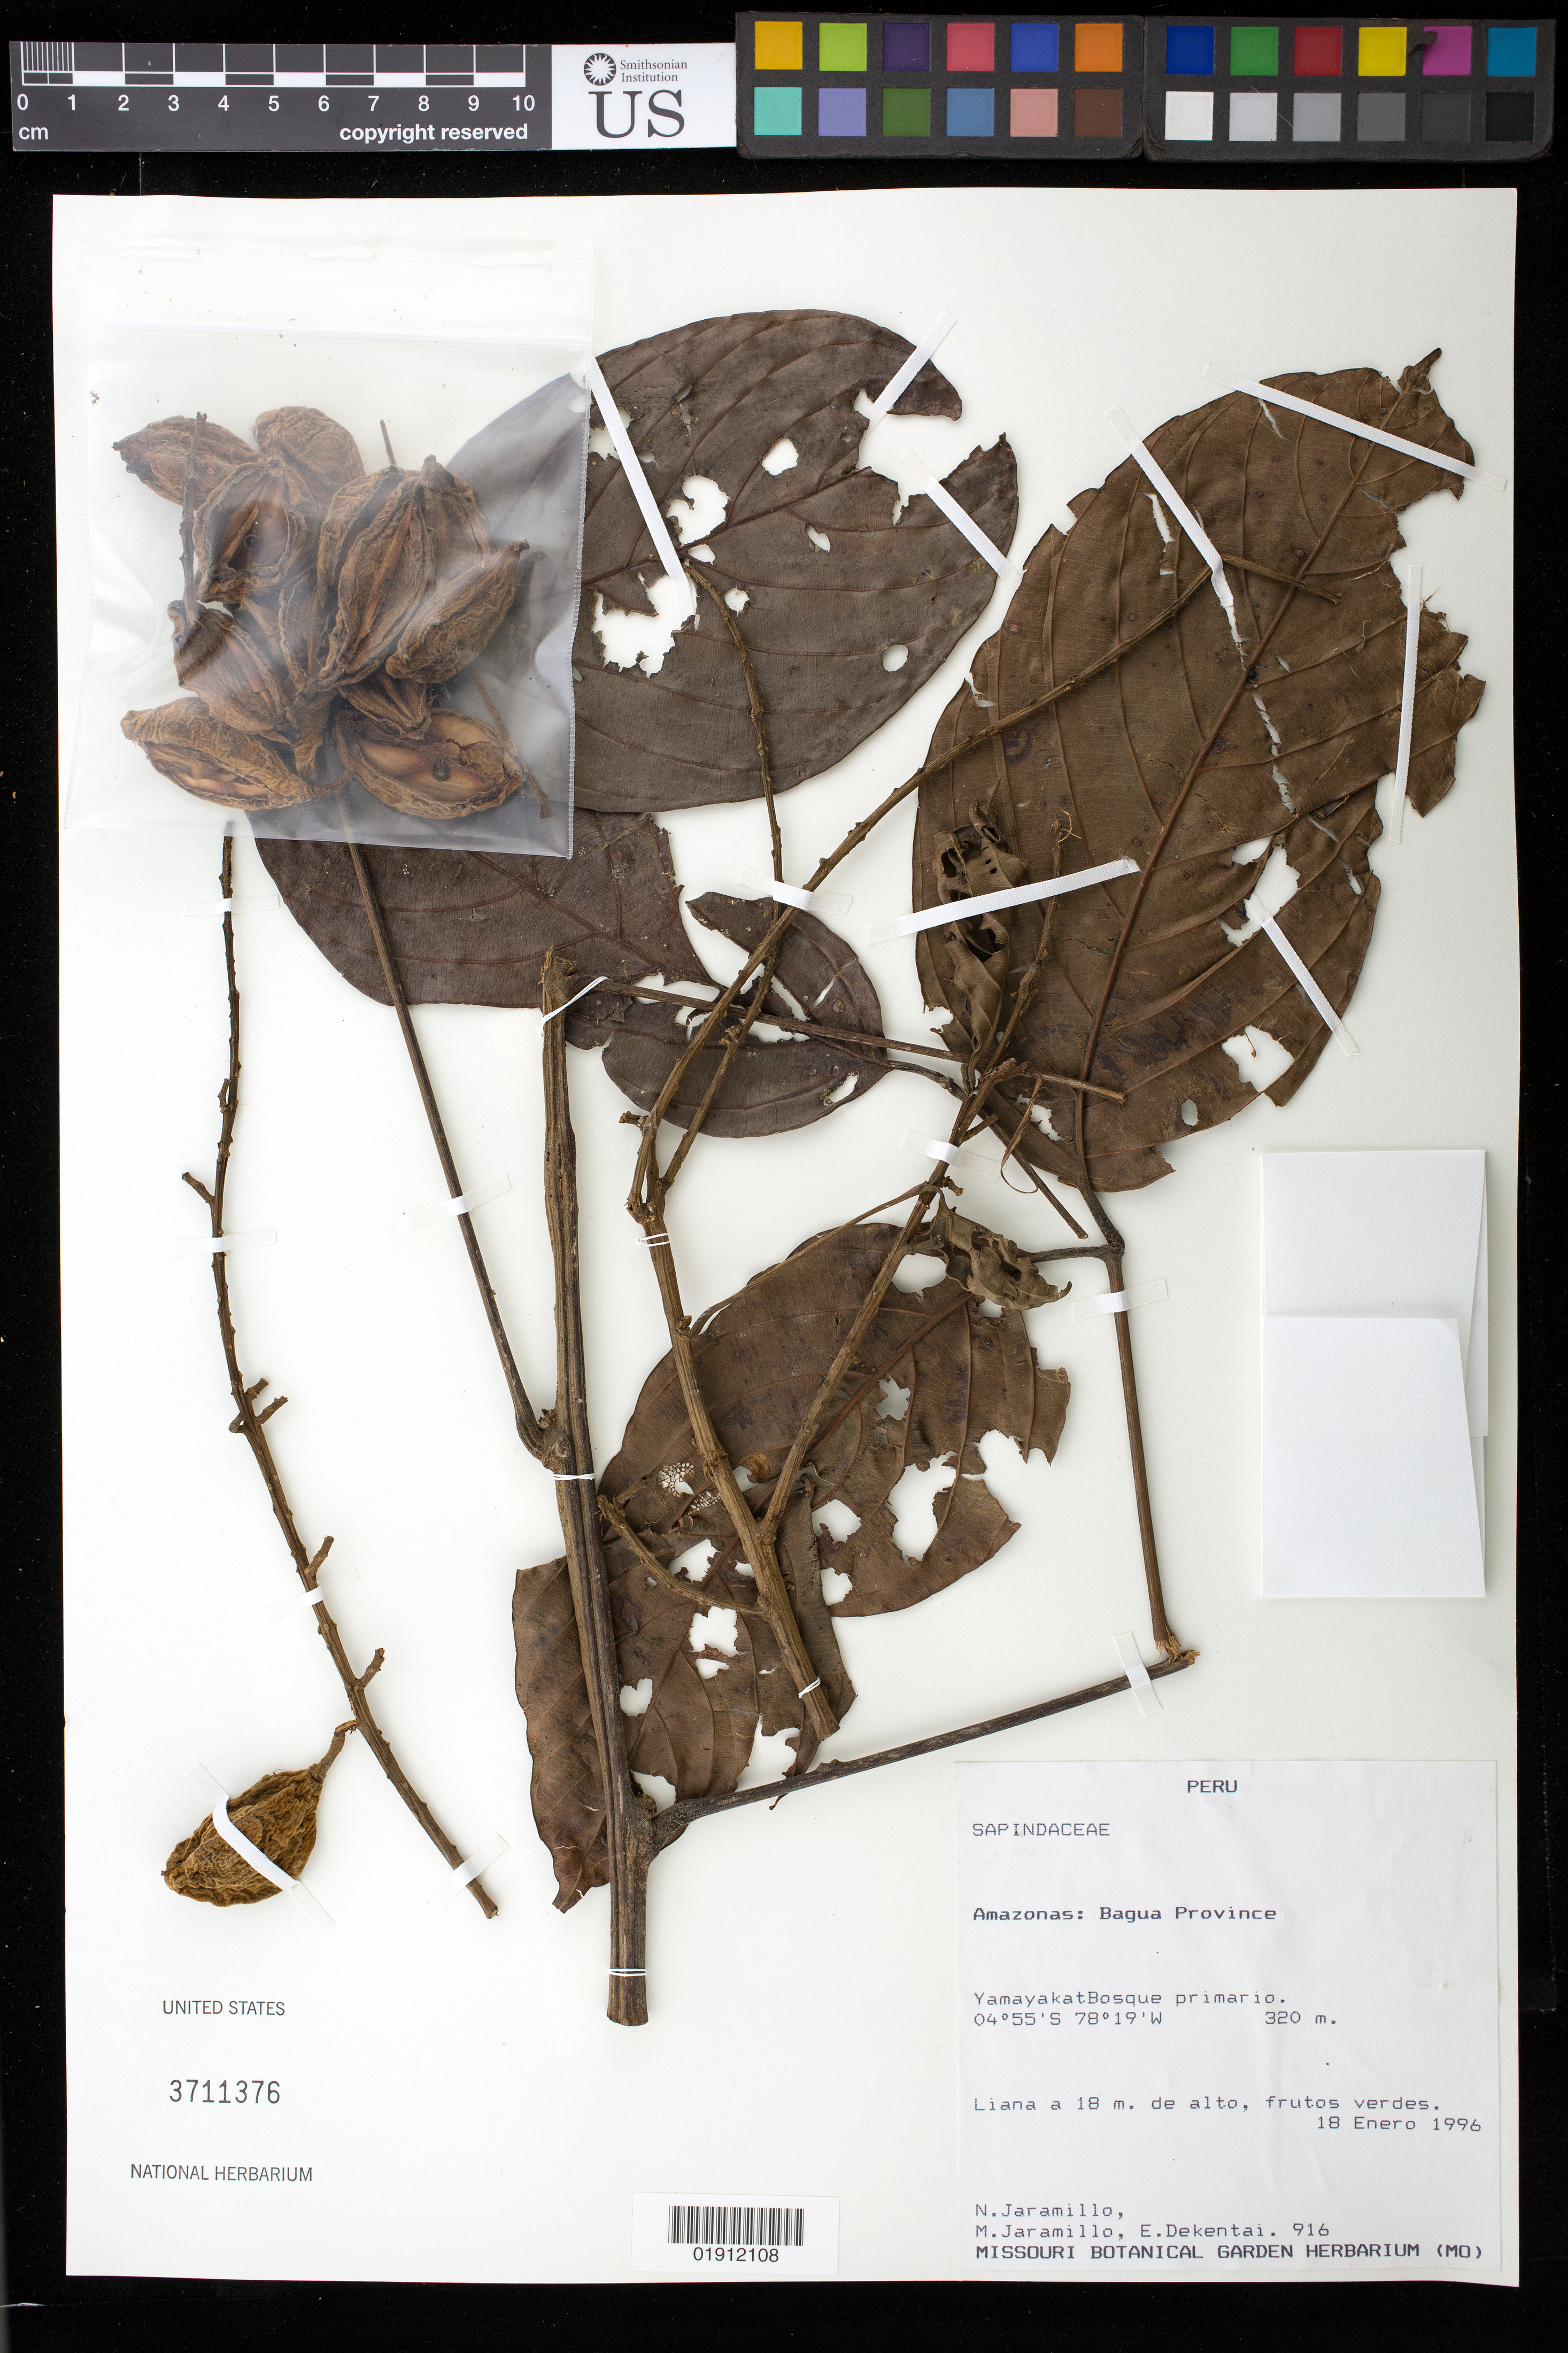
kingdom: Plantae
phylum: Tracheophyta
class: Magnoliopsida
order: Sapindales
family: Sapindaceae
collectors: N. Jaramillo, M. Jaramillo & E. Dekentai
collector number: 916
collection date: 1996-01-18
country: Peru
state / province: Amazonas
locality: Bagua Province, Yamayakat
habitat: Bosque primario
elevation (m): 320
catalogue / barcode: US 3711376